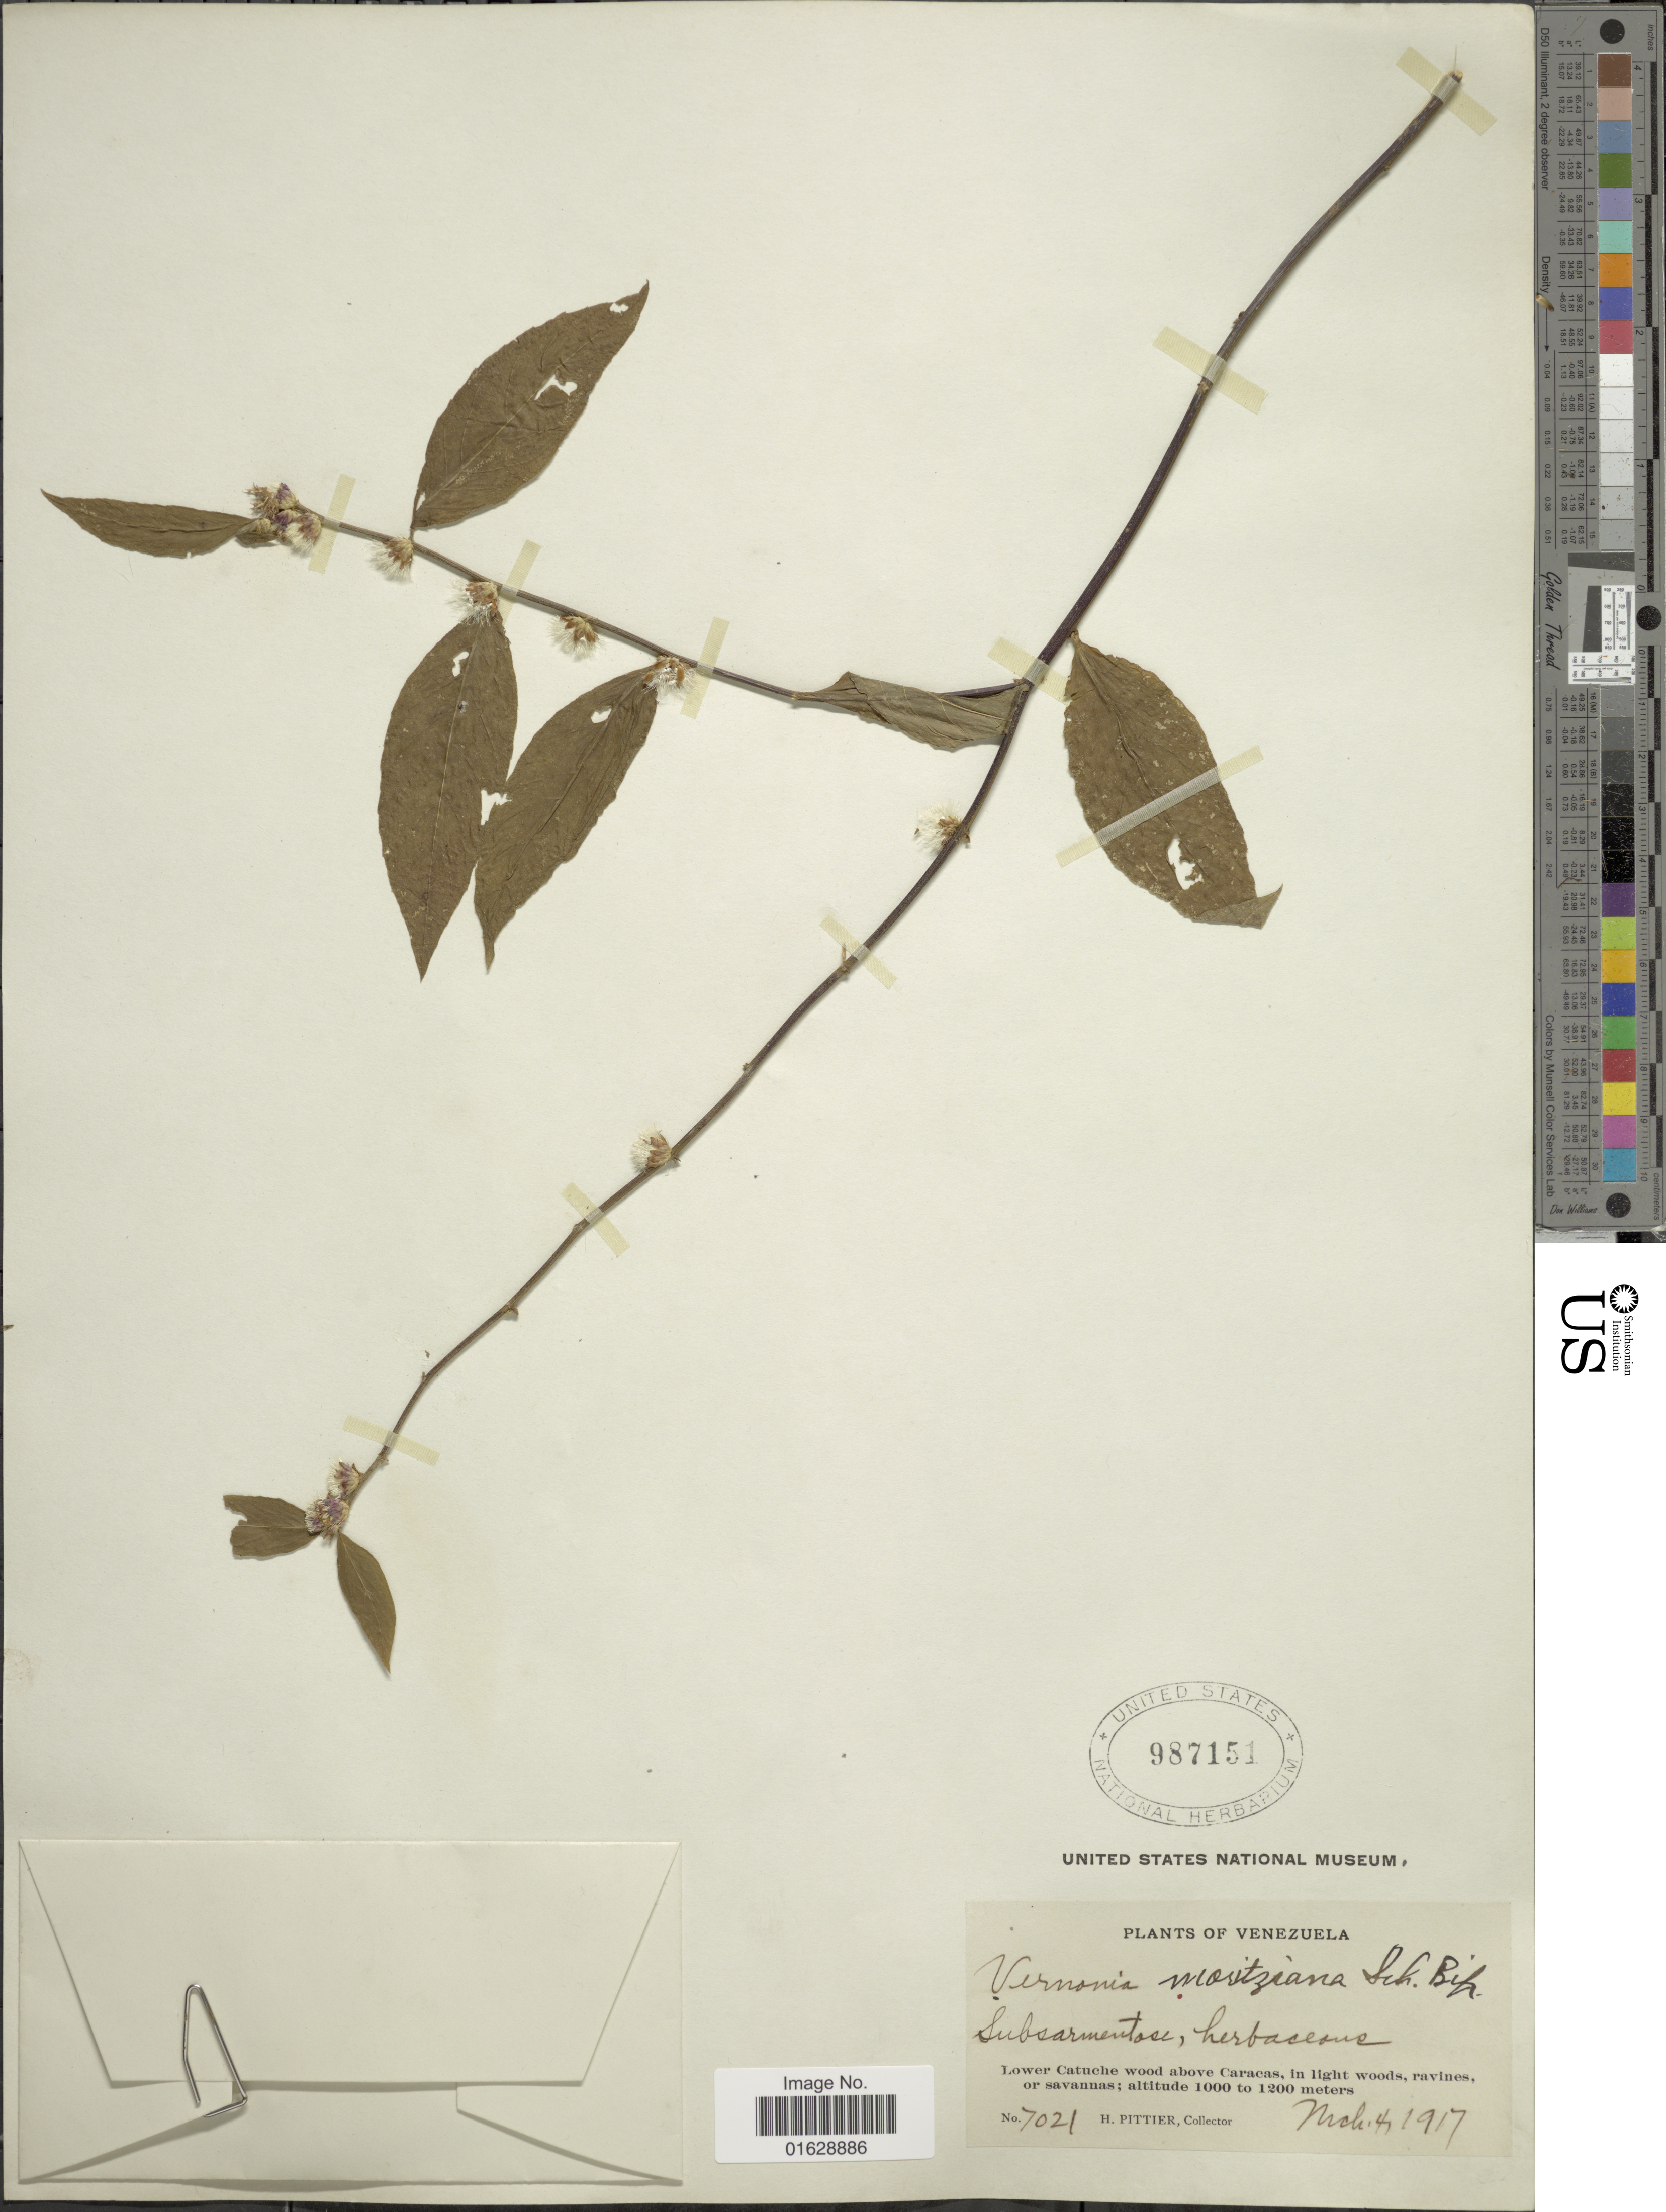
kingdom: Plantae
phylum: Tracheophyta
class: Magnoliopsida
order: Asterales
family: Asteraceae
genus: Lepidaploa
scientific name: Lepidaploa gracilis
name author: (Kunth) H. Rob.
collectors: H. F. Pittier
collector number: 7021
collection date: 1917-03-04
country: Venezuela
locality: Lower Catuche wood above Caracas, in light woods, ravines or savannas.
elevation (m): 1000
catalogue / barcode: US 987151